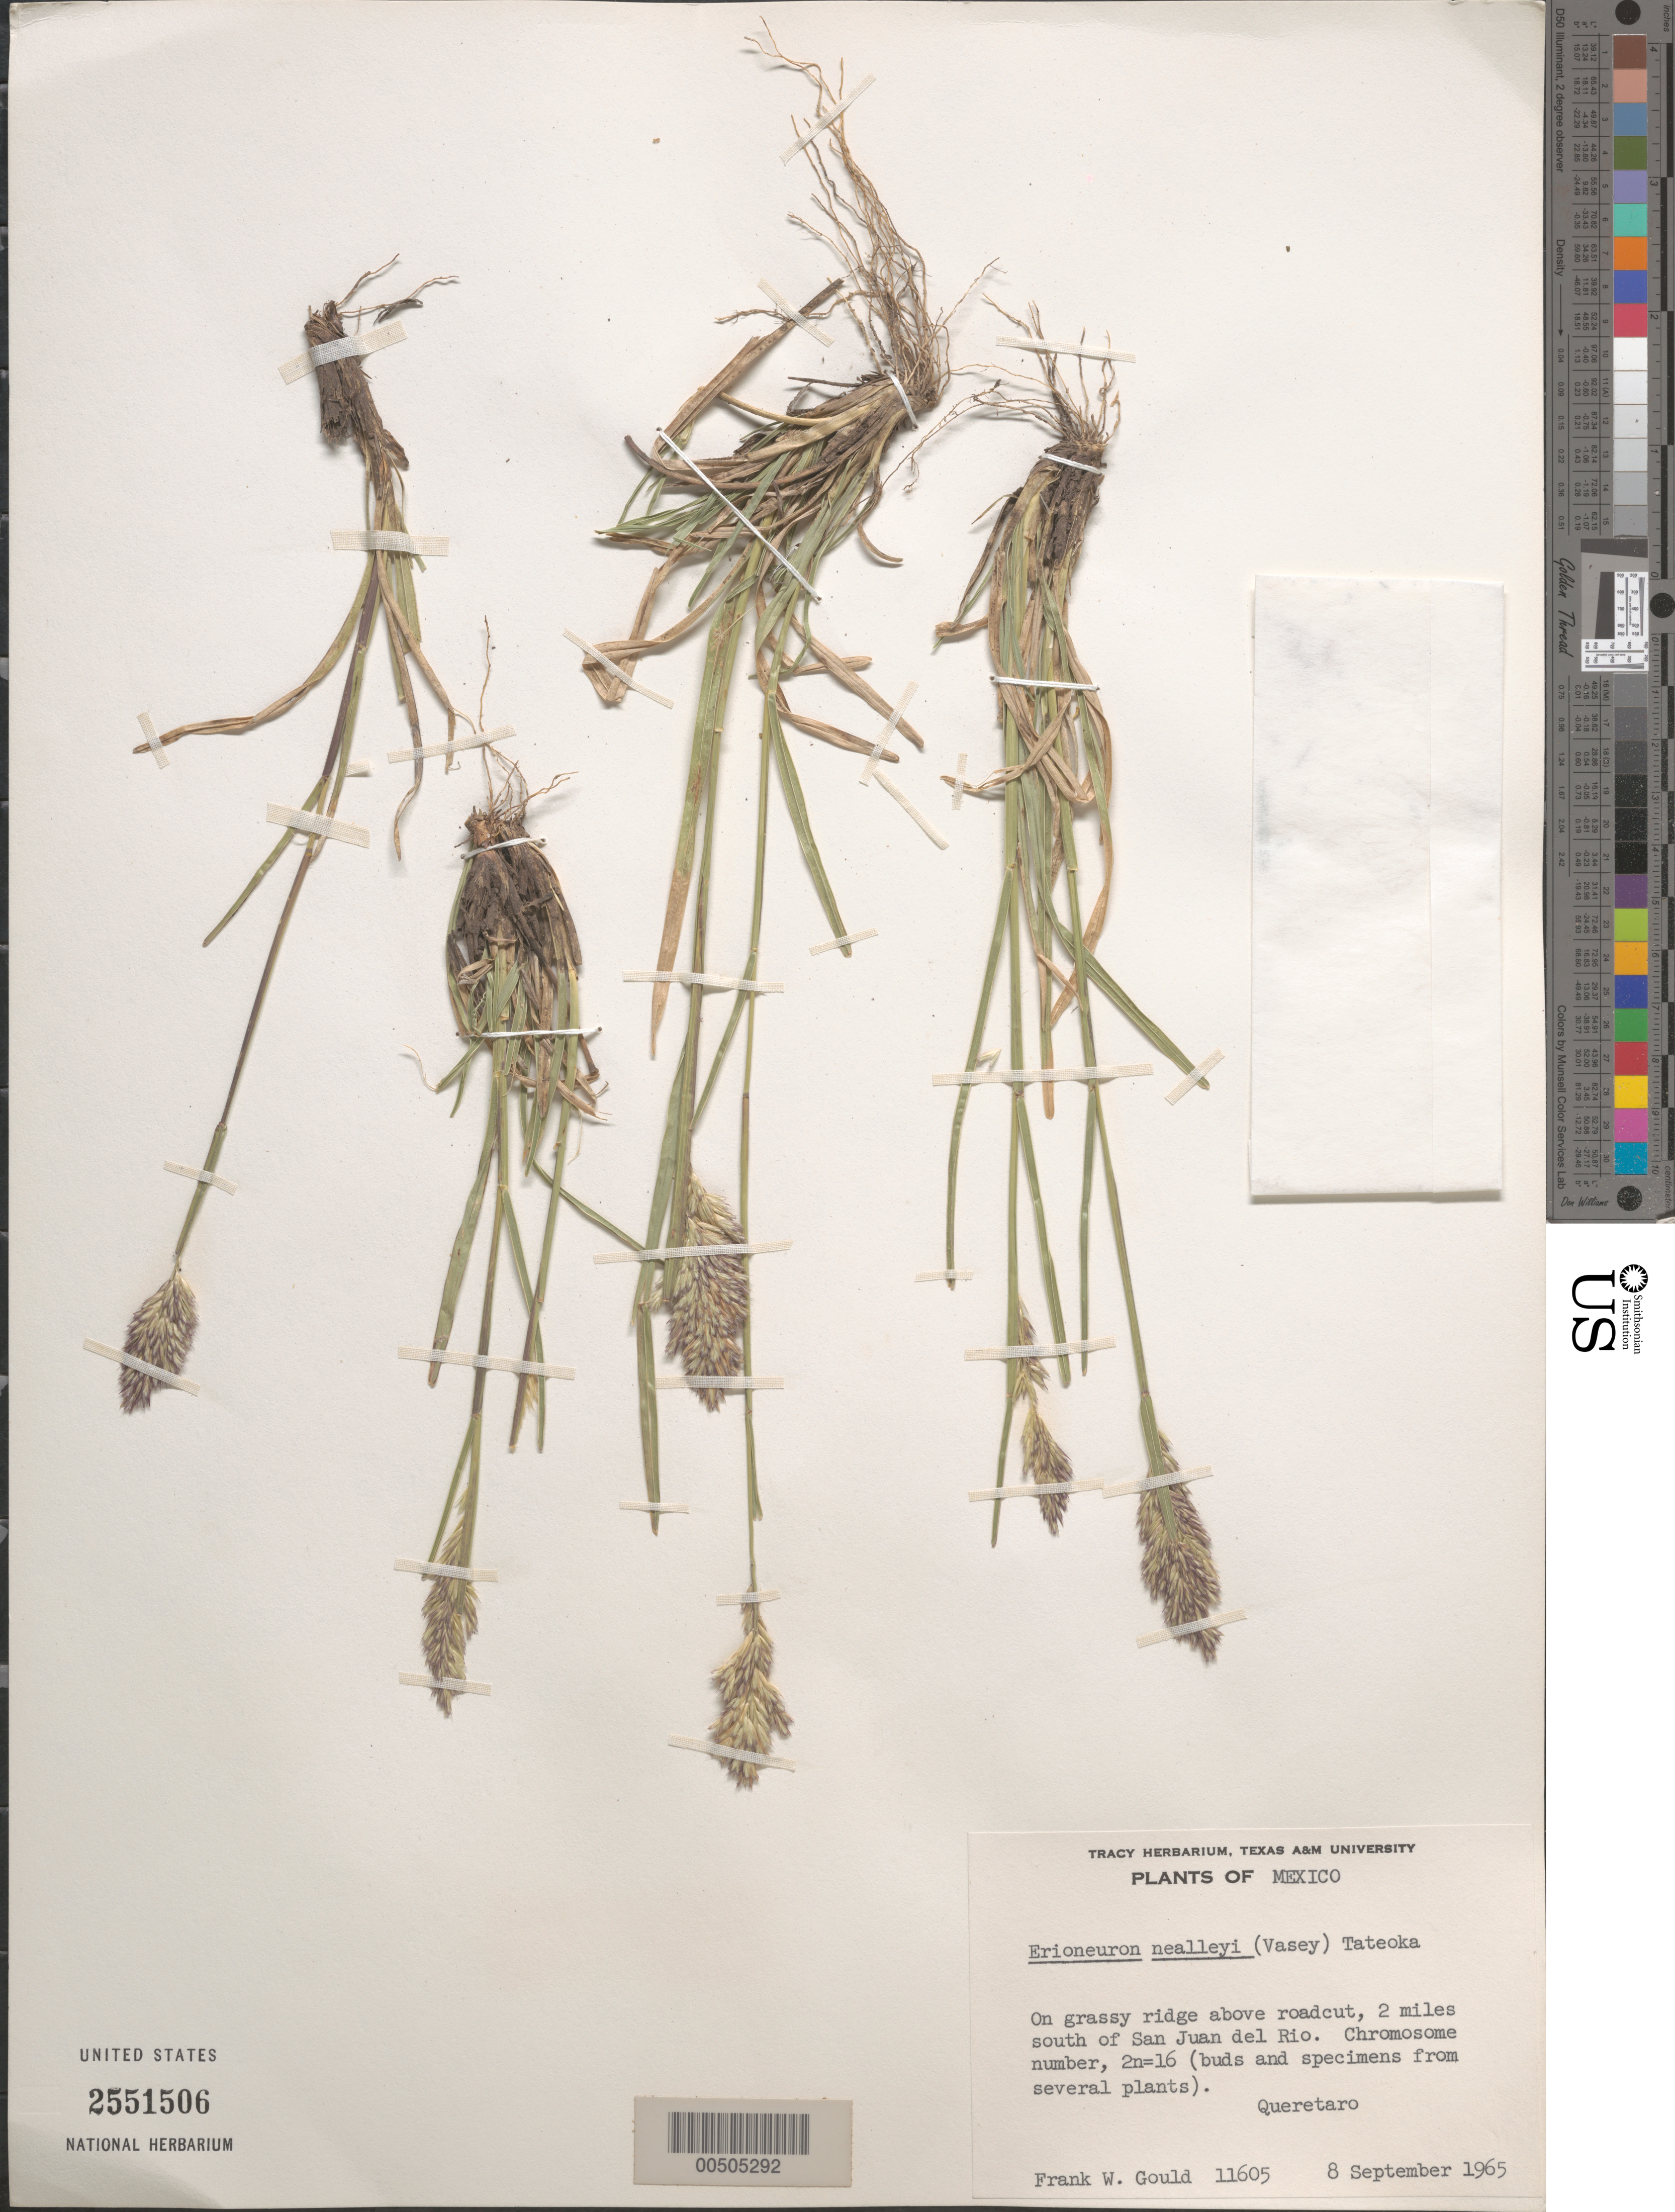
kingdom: Plantae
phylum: Tracheophyta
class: Liliopsida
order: Poales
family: Poaceae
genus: Erioneuron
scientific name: Erioneuron nealleyi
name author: (Vasey) Tateoka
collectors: F. W. Gould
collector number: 11605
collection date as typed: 8 Sep 1965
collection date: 1965-09-08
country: Mexico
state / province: Querétaro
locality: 2 mi S of San Juan del Rio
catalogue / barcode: US 2551506